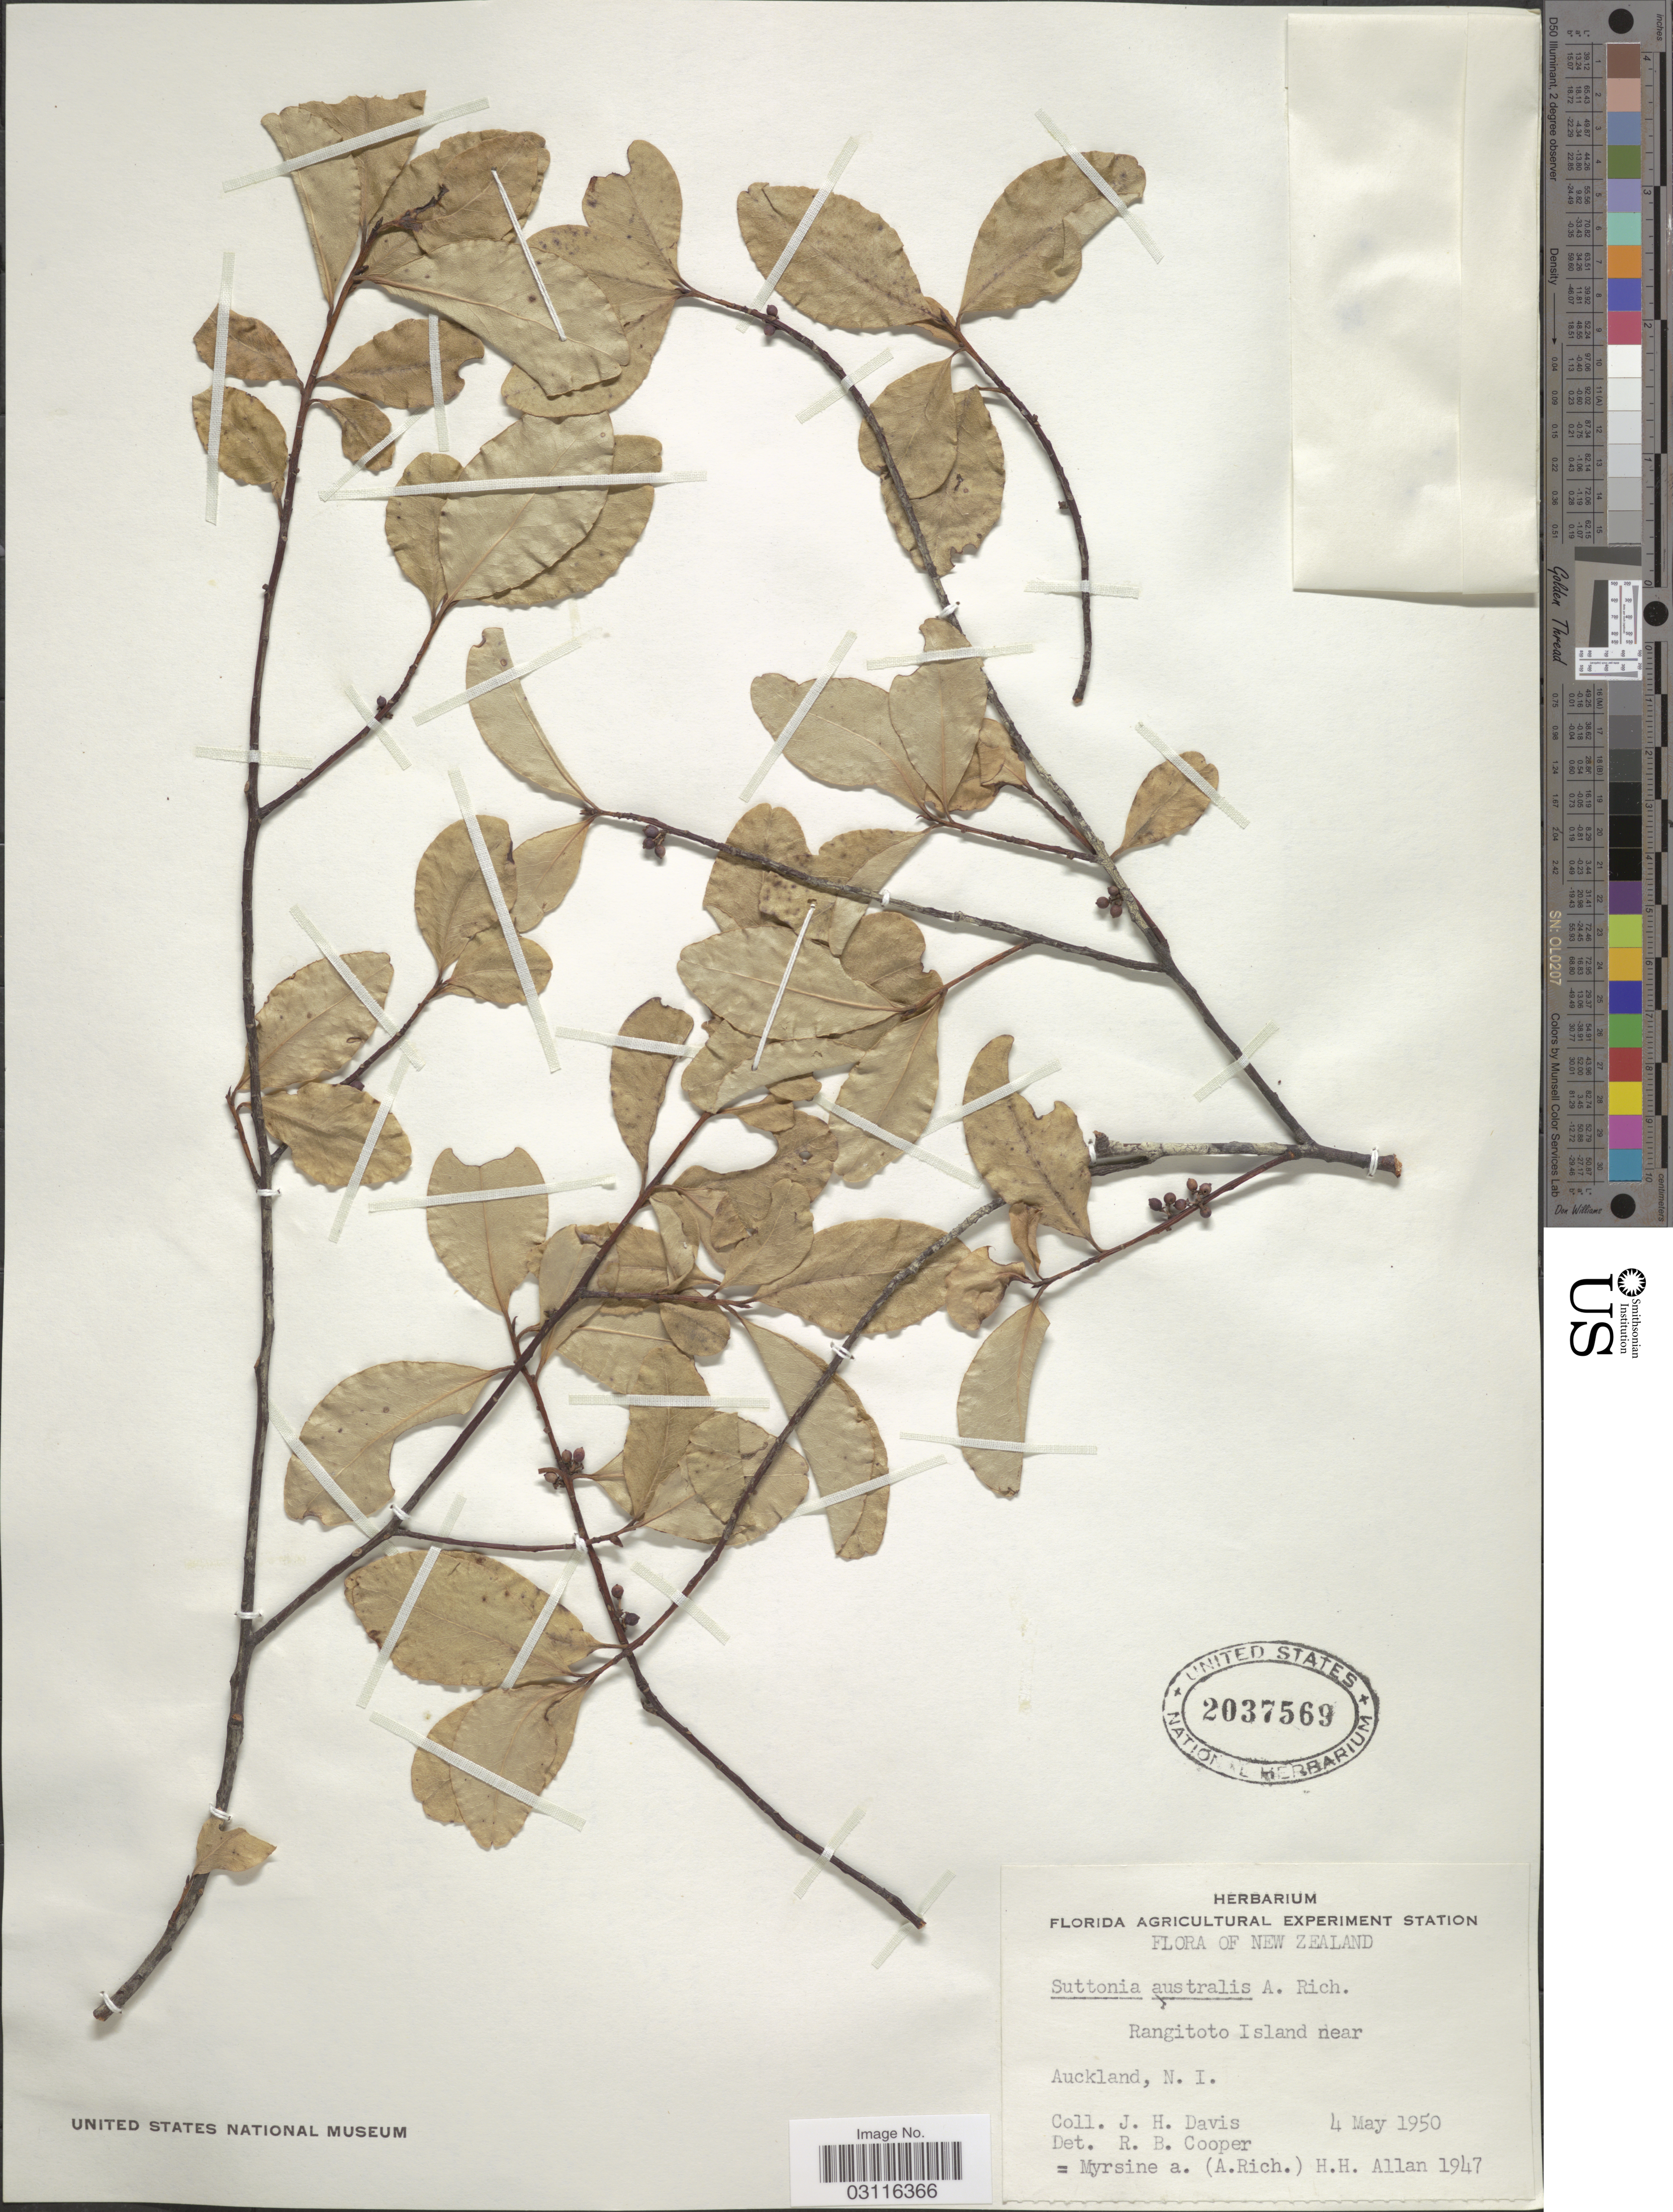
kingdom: Plantae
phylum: Tracheophyta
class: Magnoliopsida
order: Ericales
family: Primulaceae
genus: Suttonia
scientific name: Suttonia australis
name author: A. Rich.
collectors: J. Davis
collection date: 1950-05-04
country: New Zealand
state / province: Auckland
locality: Rangitoto Island near Auckland, N. I.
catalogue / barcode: US 2037569